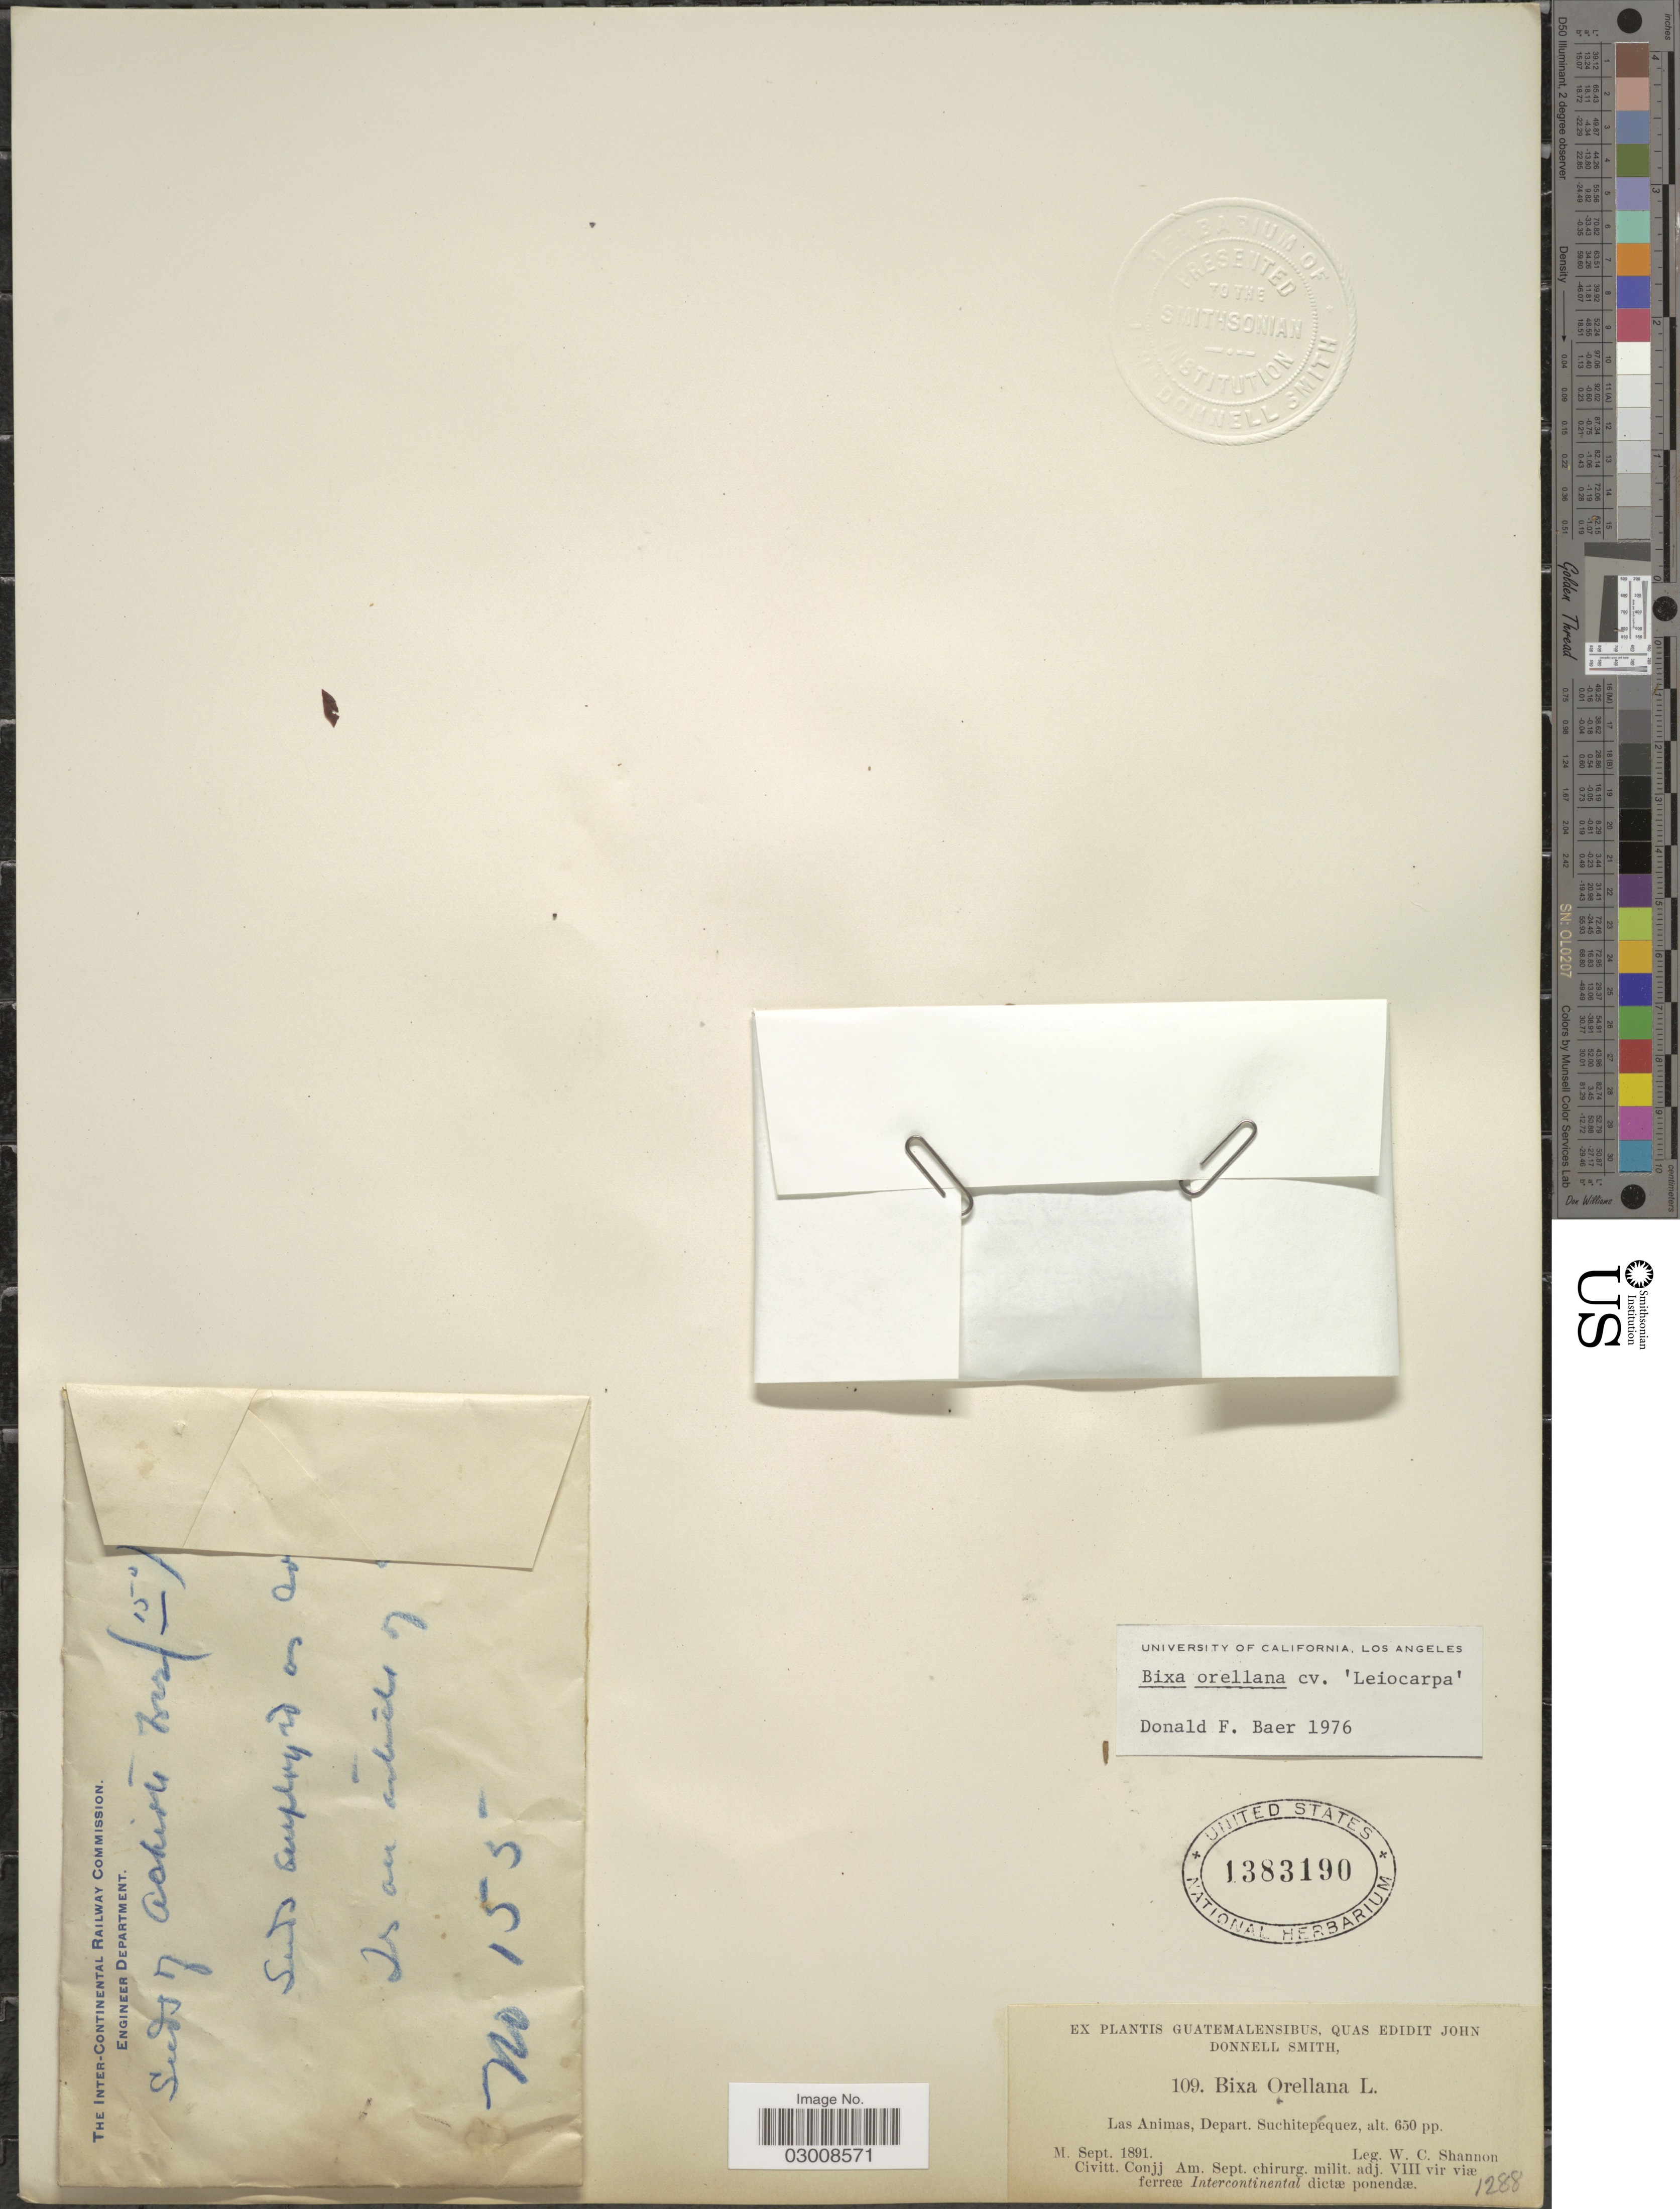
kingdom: Plantae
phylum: Tracheophyta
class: Magnoliopsida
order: Malvales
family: Bixaceae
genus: Bixa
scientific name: Bixa orellana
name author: L.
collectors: W. C. Shannon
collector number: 109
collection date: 1891-09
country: Guatemala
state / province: Suchitepéquez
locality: Las Animas, Depart. Suchitepéquez.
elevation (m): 198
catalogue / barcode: US 1383190